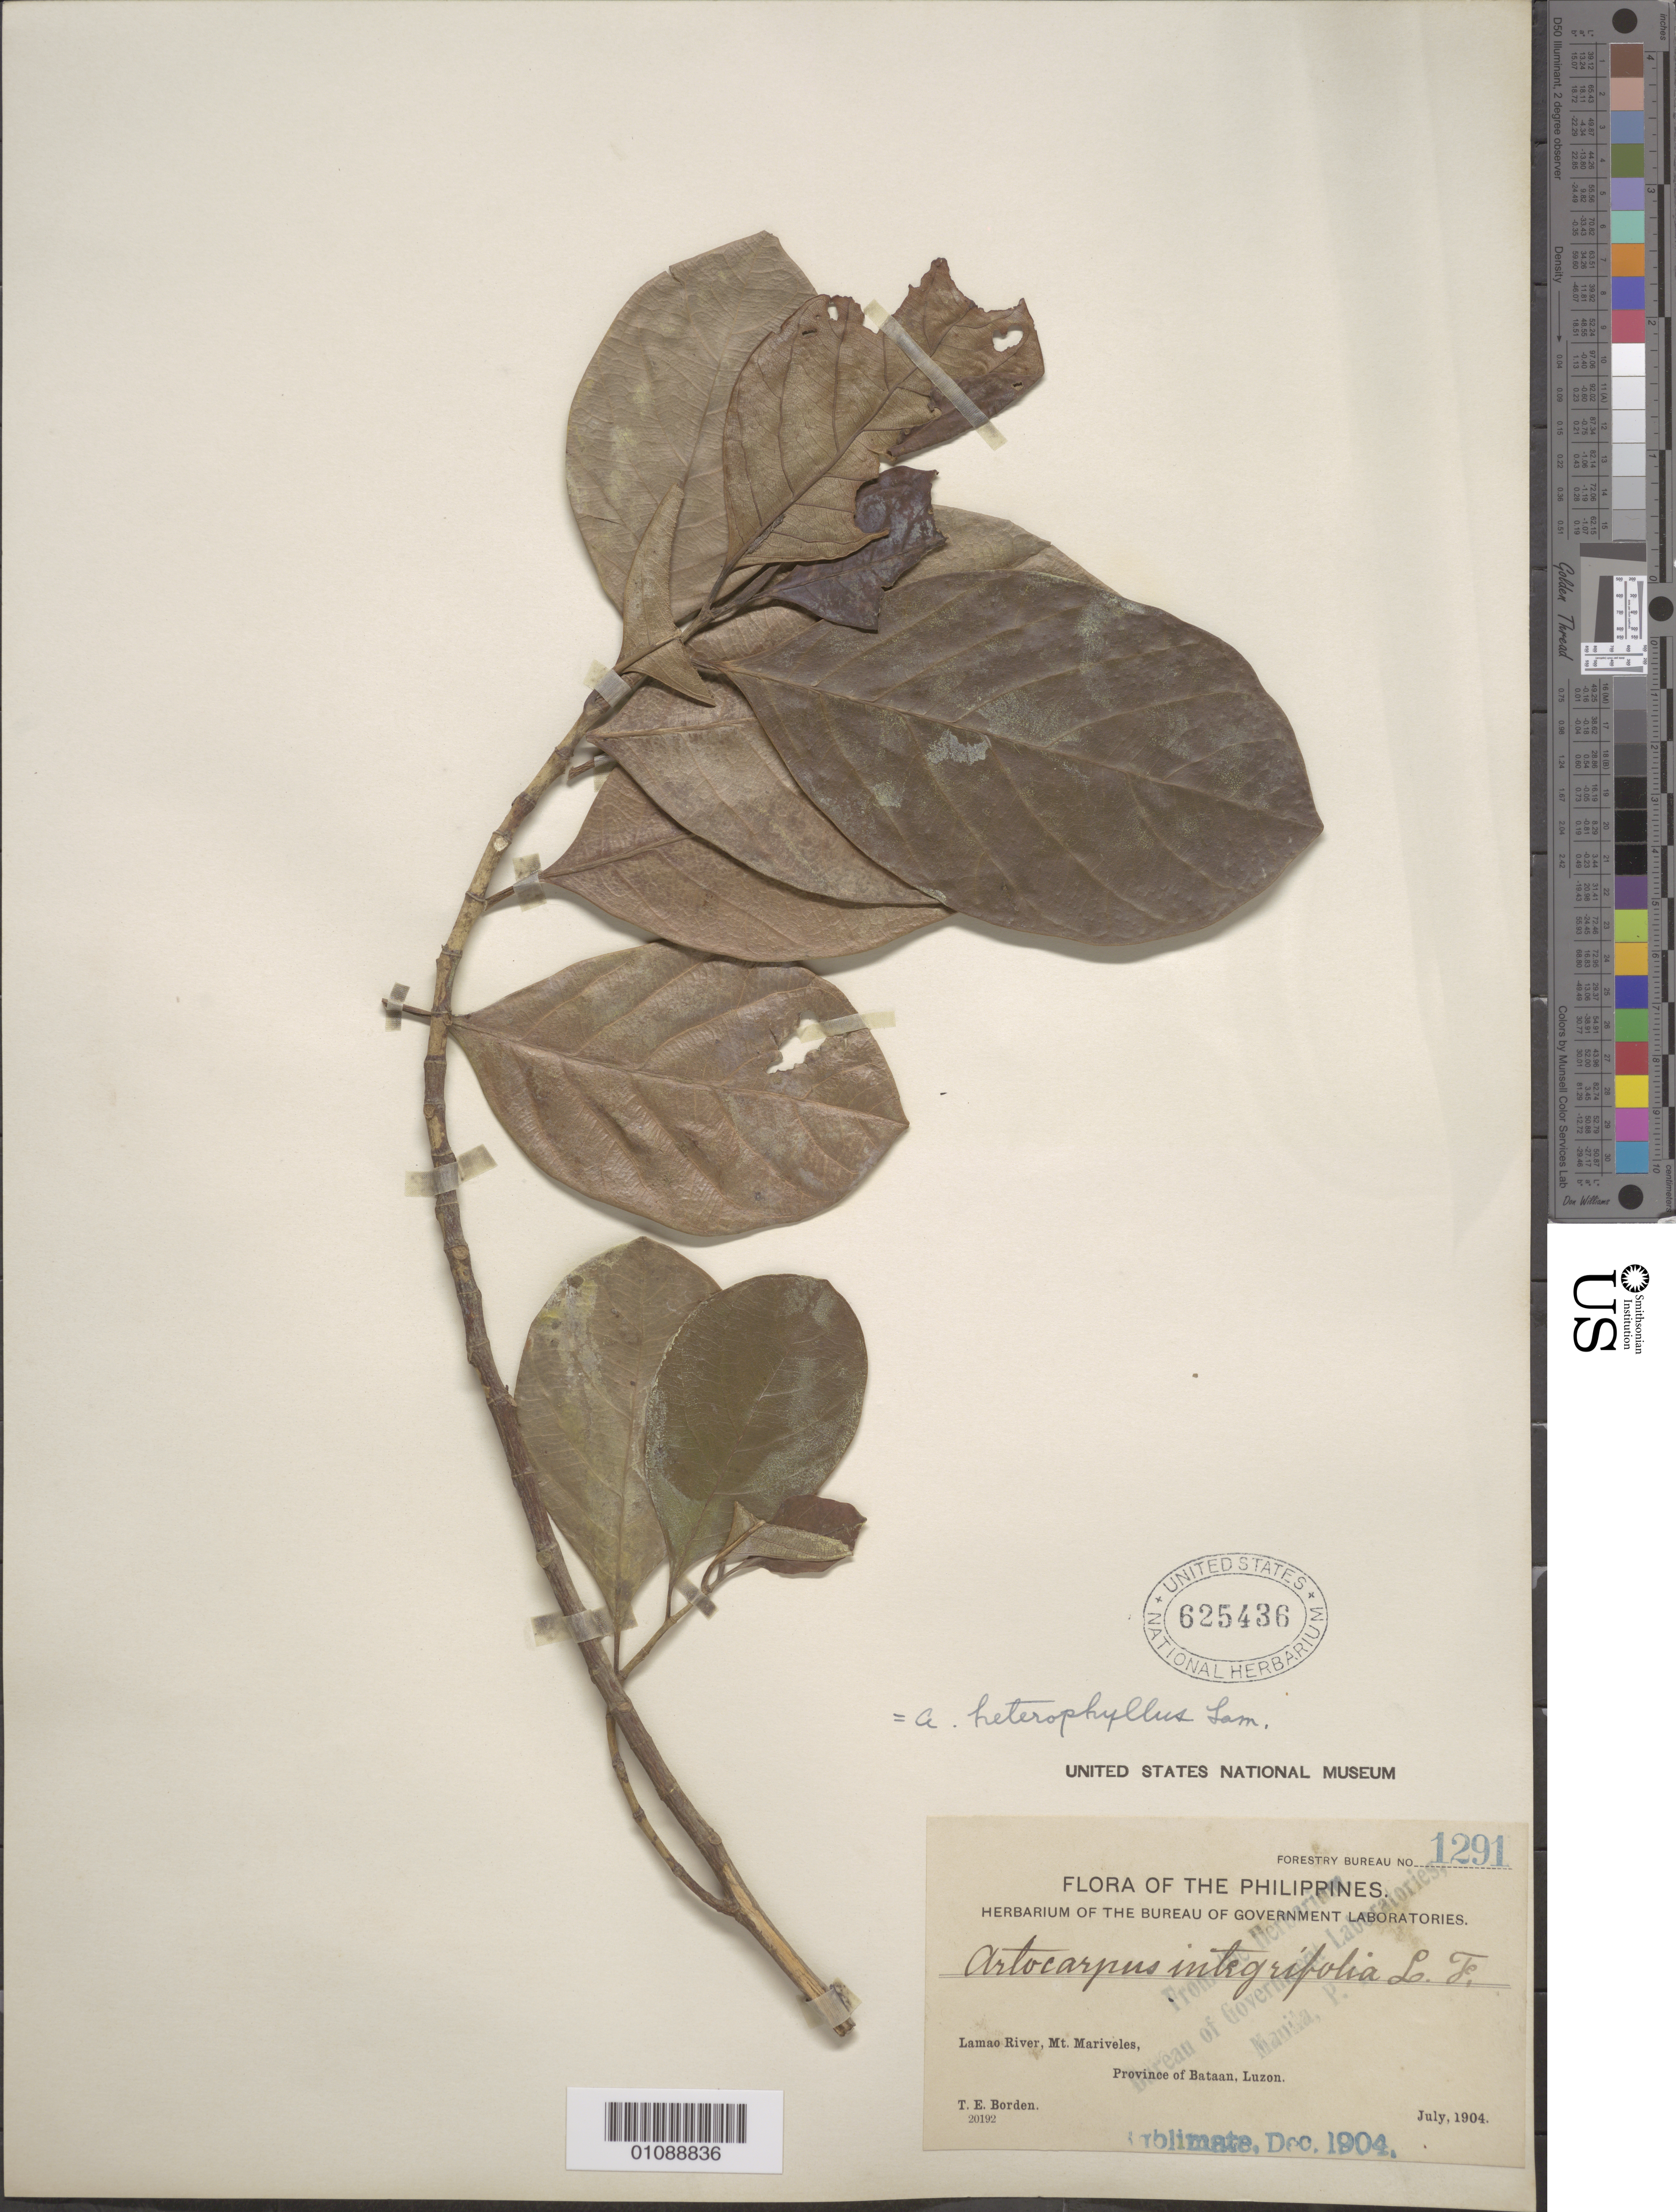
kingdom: Plantae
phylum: Tracheophyta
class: Magnoliopsida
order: Rosales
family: Moraceae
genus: Artocarpus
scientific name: Artocarpus heterophyllus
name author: Lam.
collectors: T. E. Borden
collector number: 1291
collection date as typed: Jul 1904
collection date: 1904-07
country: Philippines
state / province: Central Luzon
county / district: Bataan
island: Luzon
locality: Lamao River, Mt. Mariveles.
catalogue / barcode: US 625436